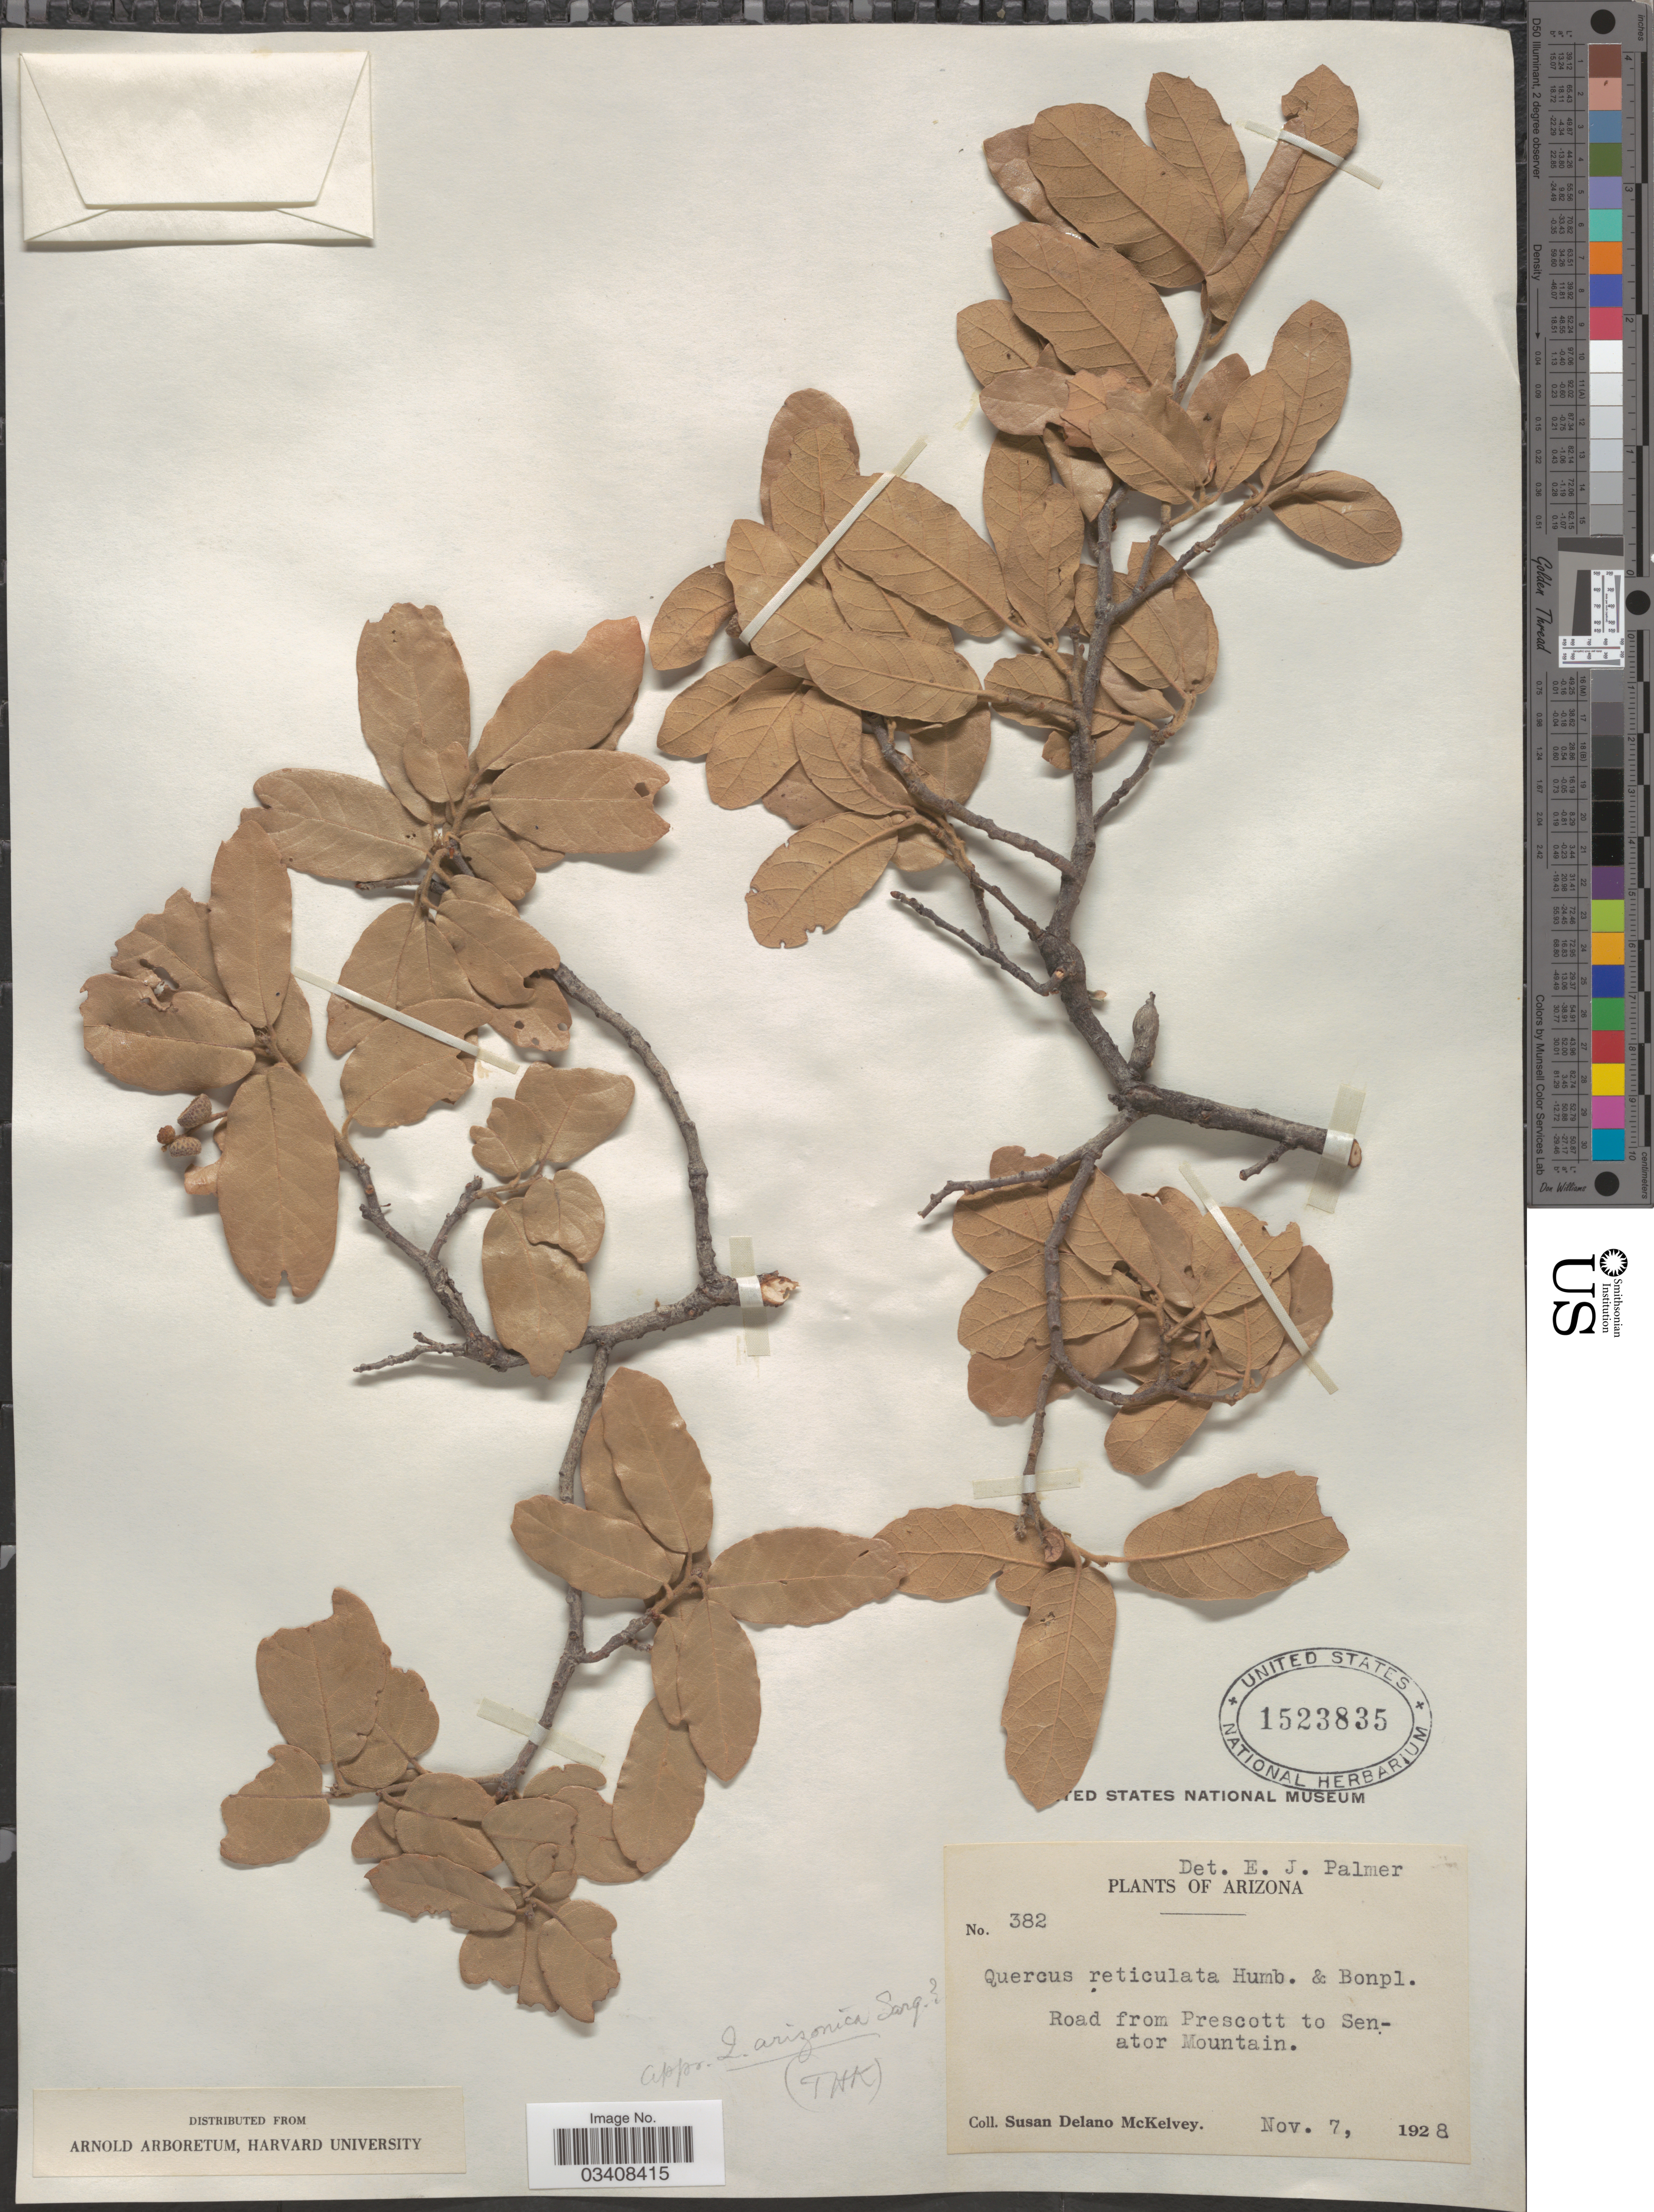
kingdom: Plantae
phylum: Tracheophyta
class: Magnoliopsida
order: Fagales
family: Fagaceae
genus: Quercus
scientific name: Quercus rugosa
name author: Née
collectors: S. A. McKelvey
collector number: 382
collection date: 1928-11-07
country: United States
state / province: Arizona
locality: Road from Prescott to Senator Mountain.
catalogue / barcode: US 1523835